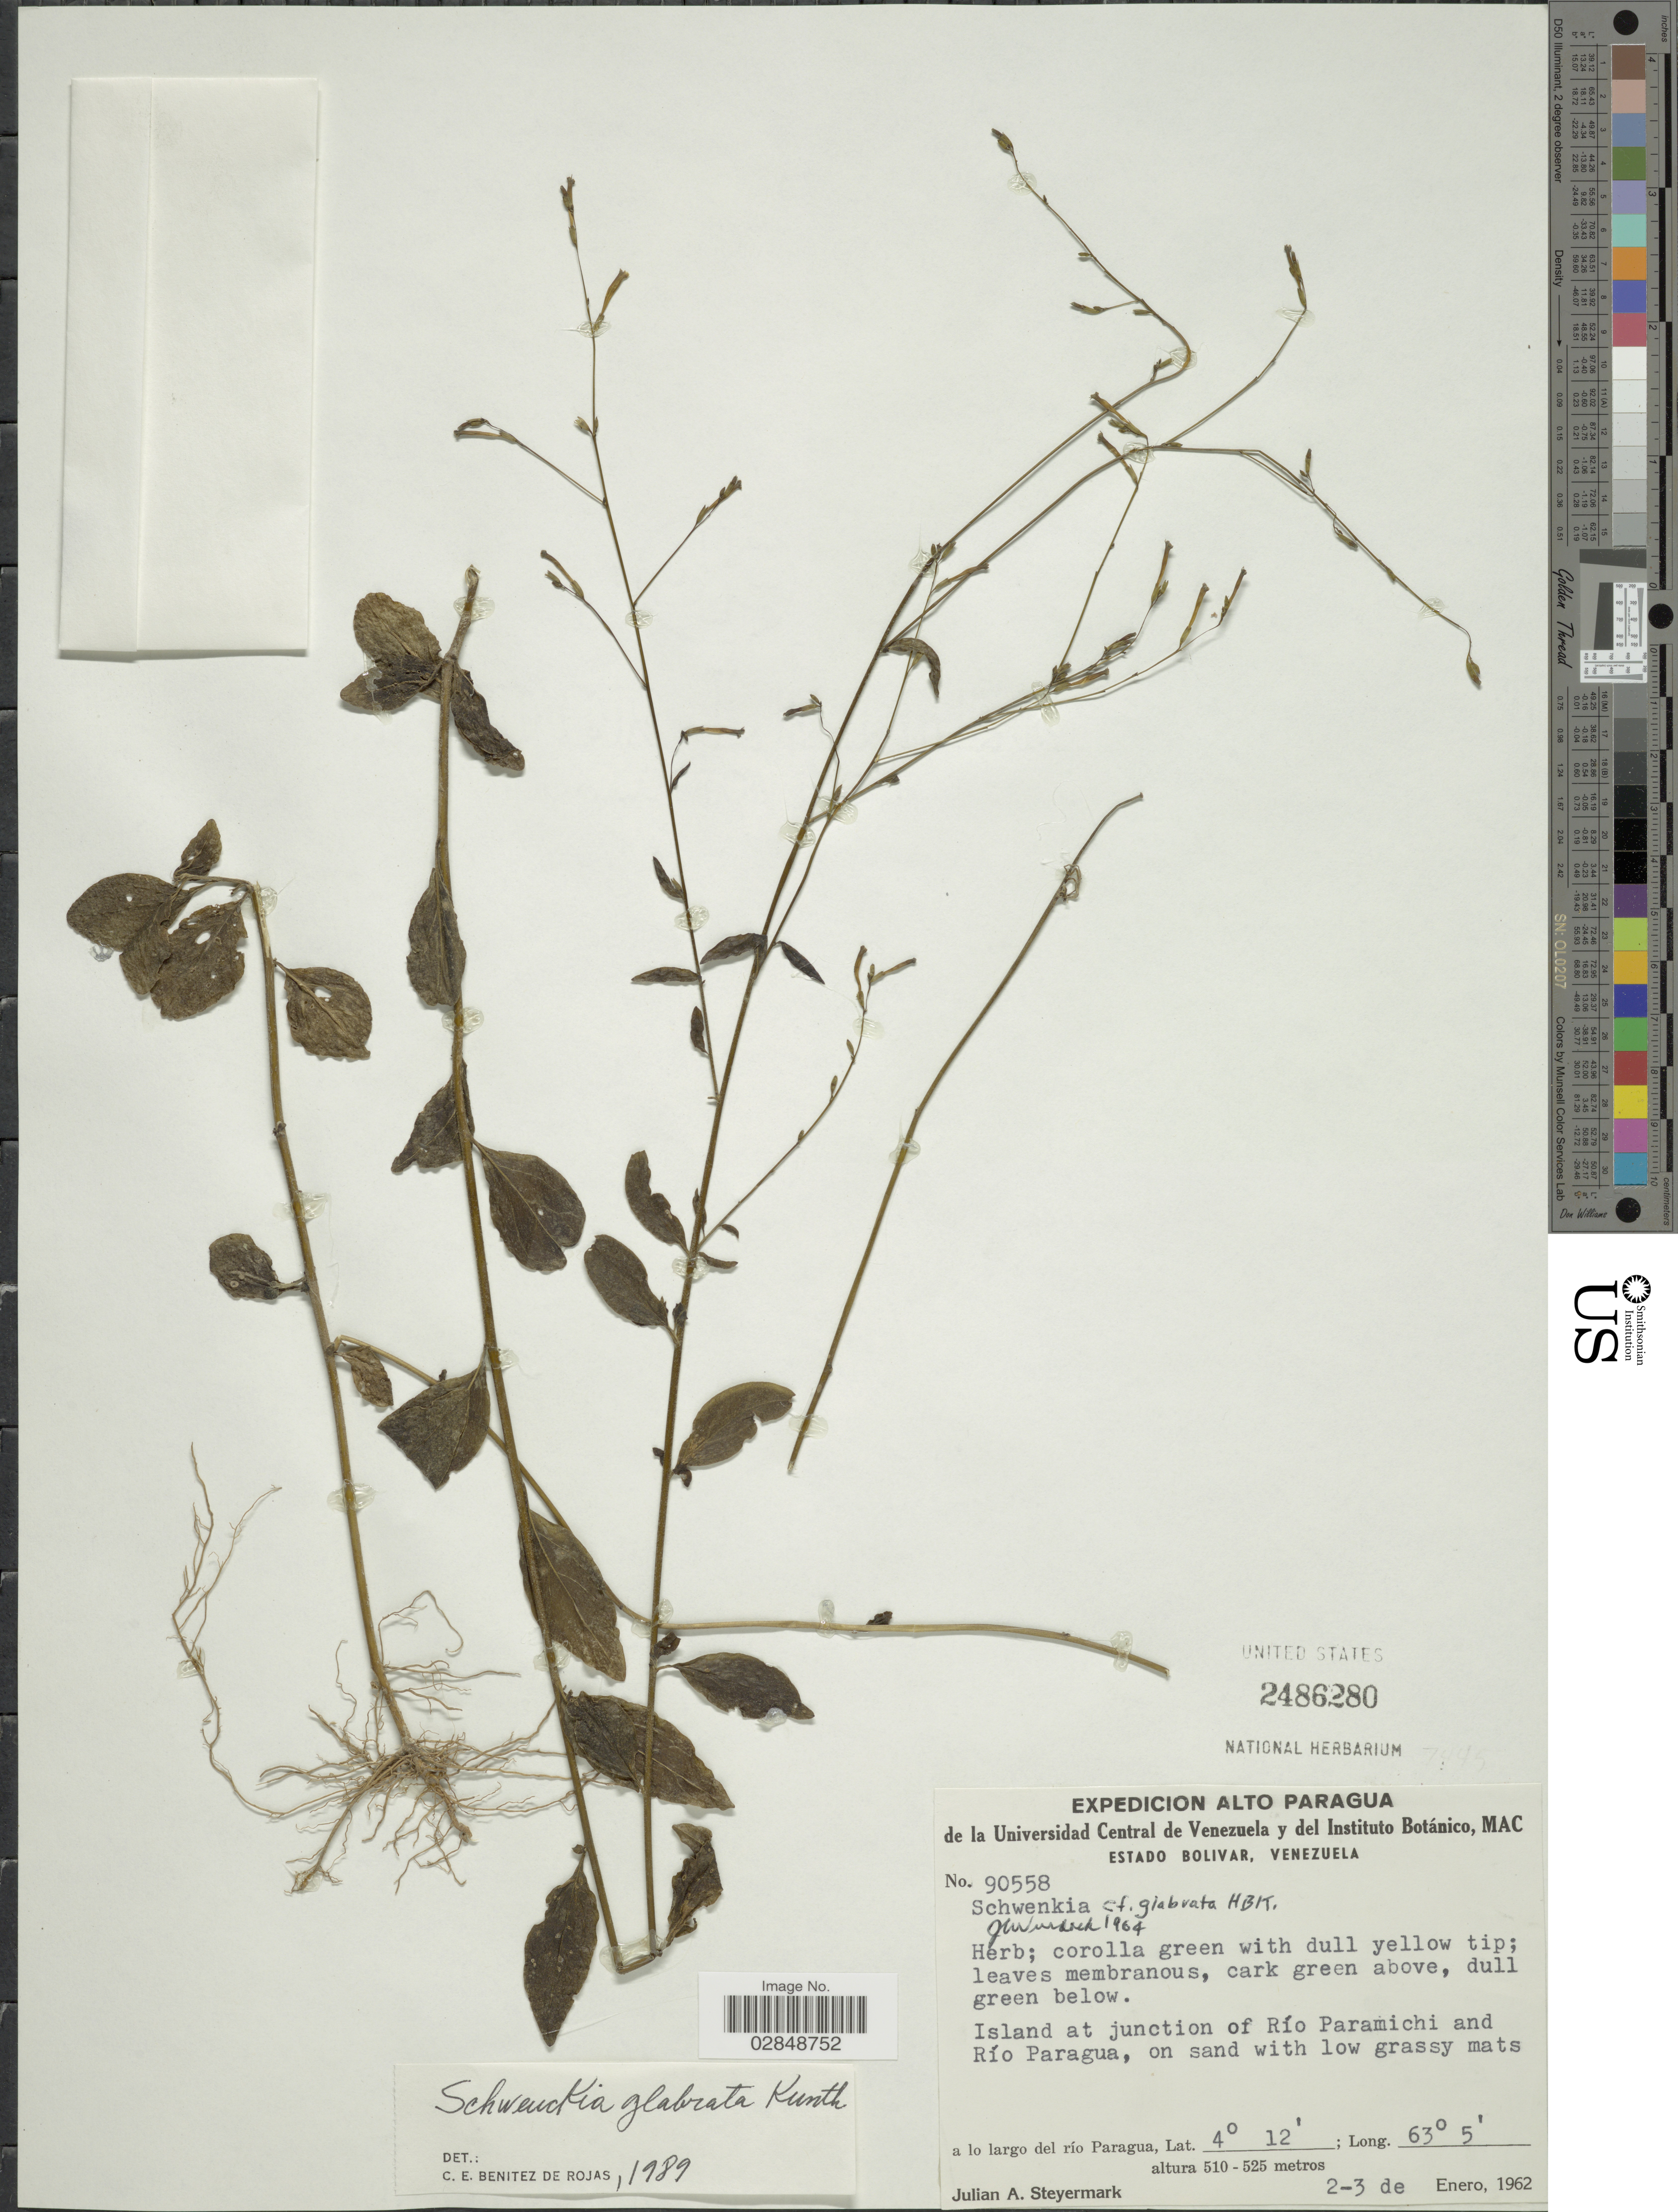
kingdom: Plantae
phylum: Tracheophyta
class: Magnoliopsida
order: Solanales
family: Solanaceae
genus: Schwenckia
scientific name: Schwenckia glabrata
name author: Kunth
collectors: J. Steyermark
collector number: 90558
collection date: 1962-01-02/1962-01-03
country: Venezuela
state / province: Bolivar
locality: Alto Paragua. Island at junction of Río Paramichi and Río Paragua. A lo largo del río Paragua.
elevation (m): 510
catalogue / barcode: US 2486280